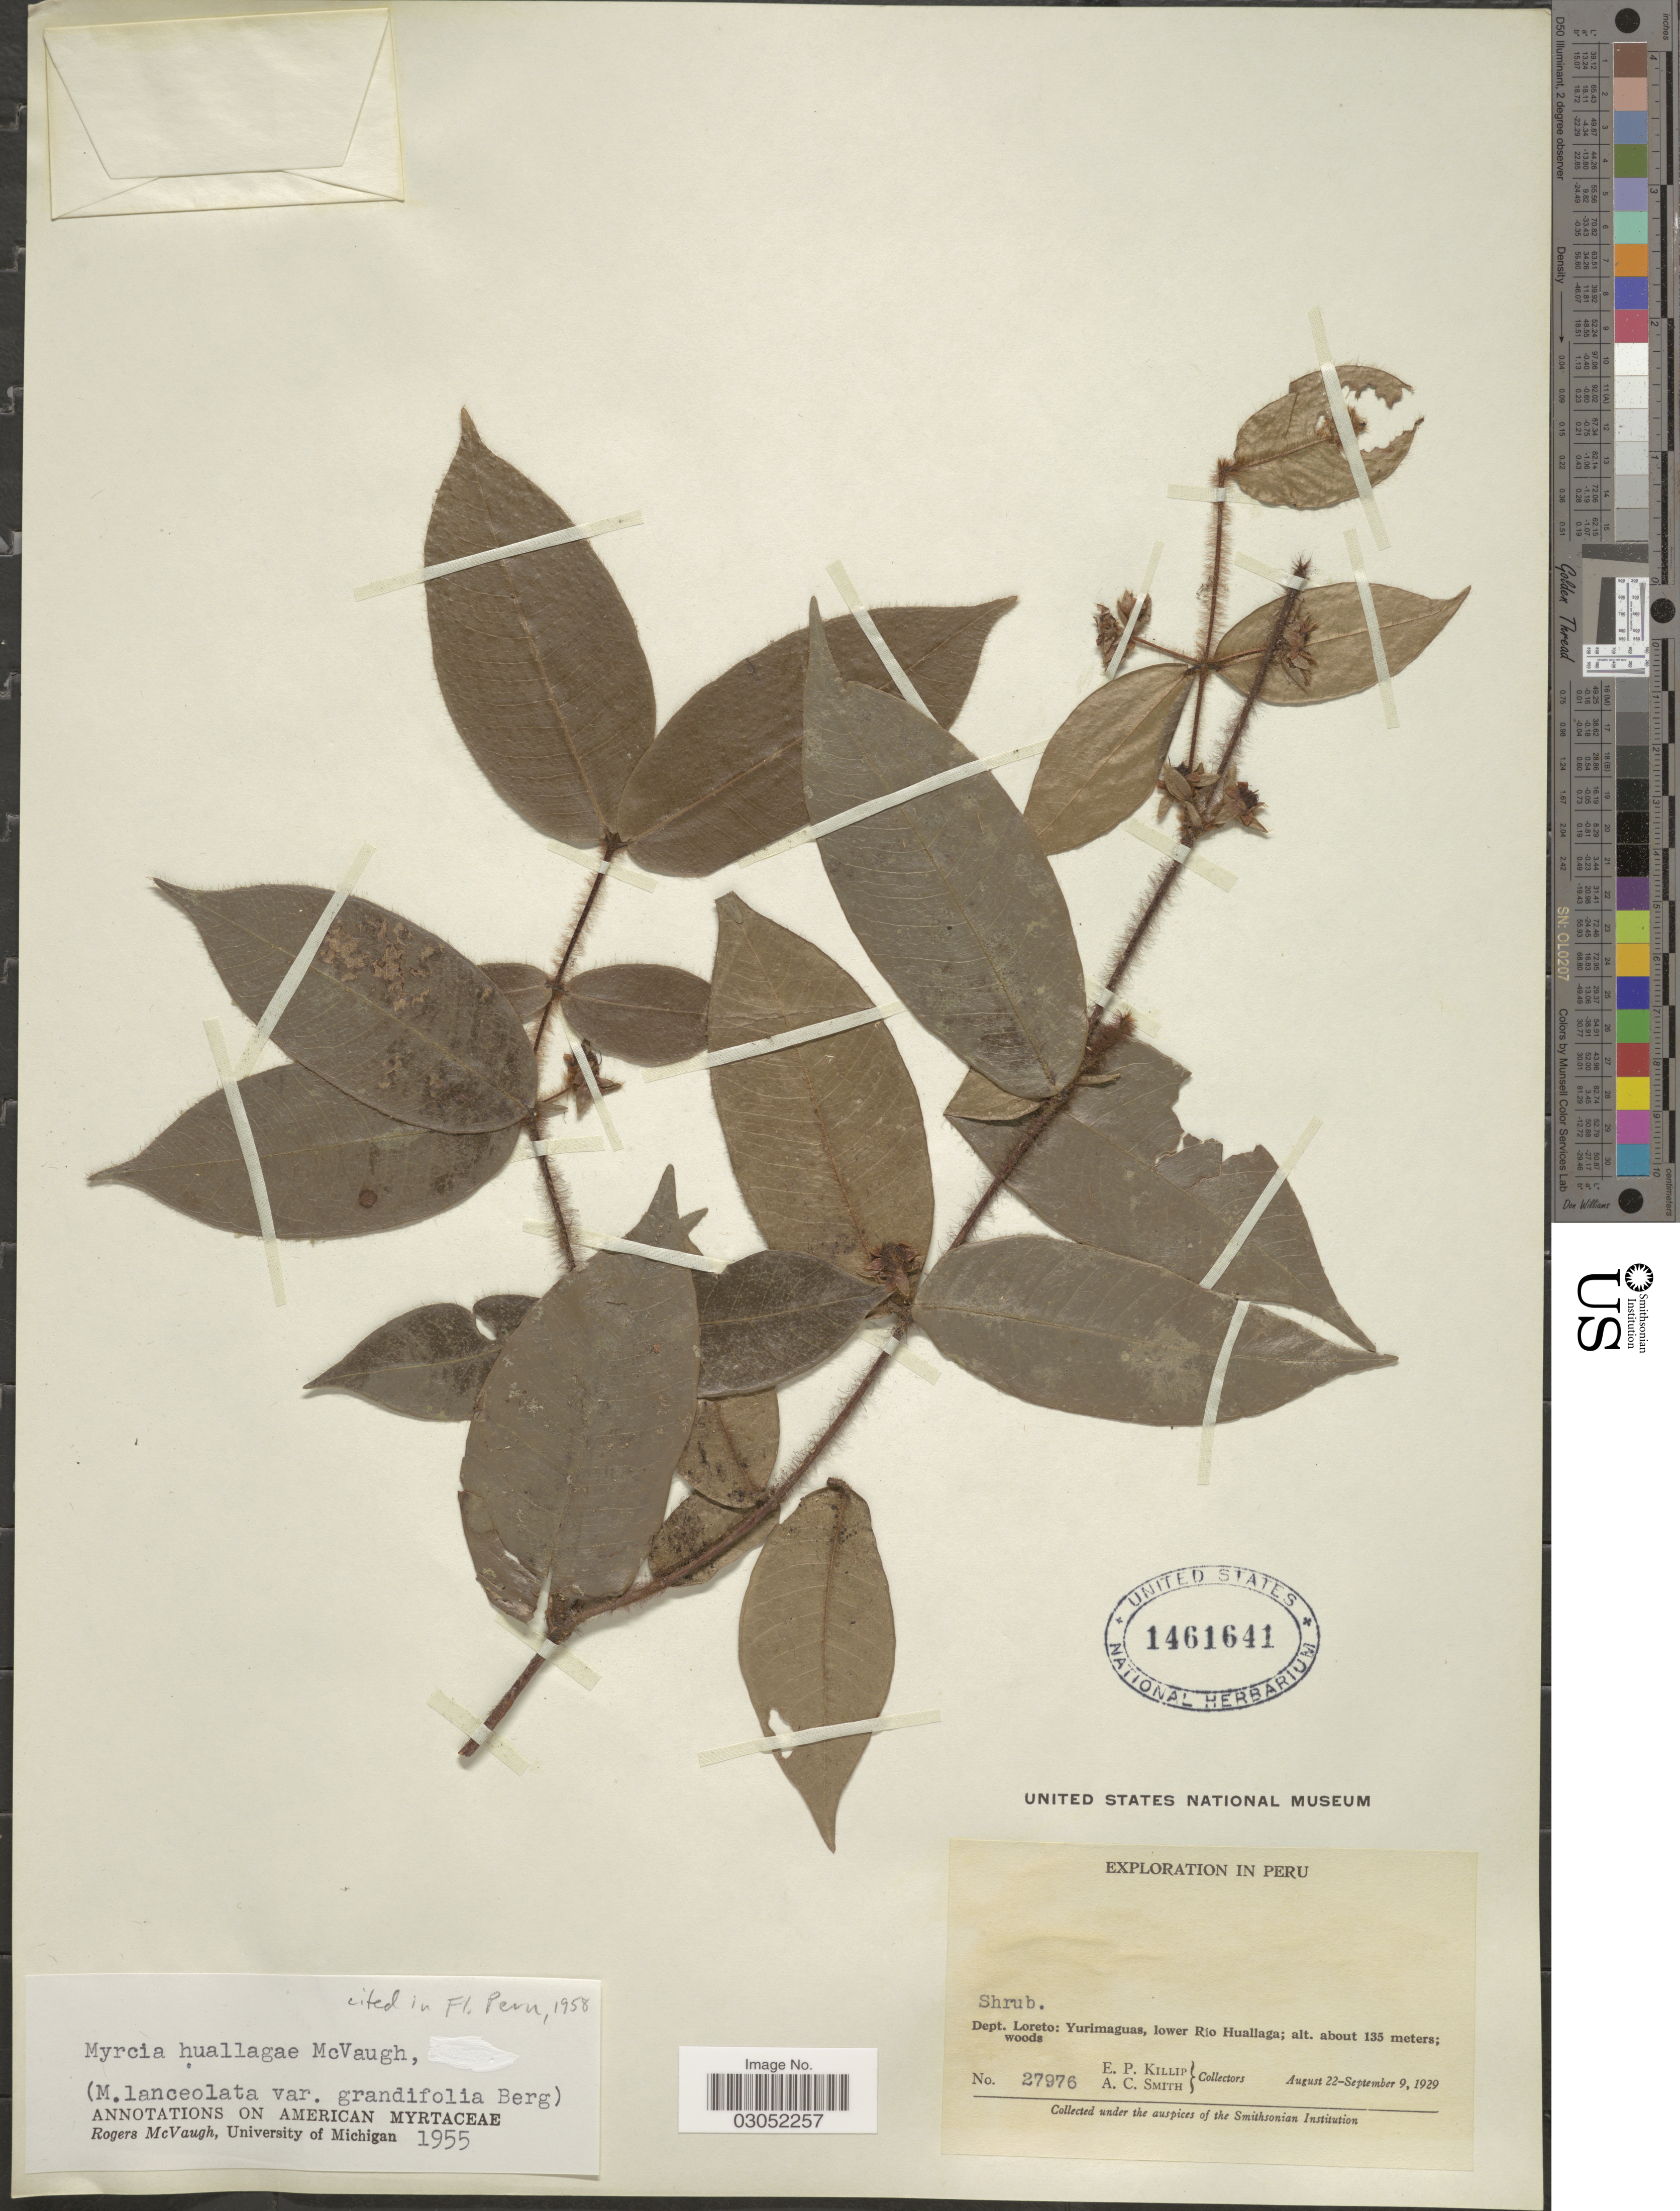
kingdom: Plantae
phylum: Tracheophyta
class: Magnoliopsida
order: Myrtales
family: Myrtaceae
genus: Myrcia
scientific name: Myrcia huallagae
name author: McVaugh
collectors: E. P. Killip & A. C. Smith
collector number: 27976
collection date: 1929-08-22/1929-09-09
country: Peru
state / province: Loreto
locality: Dept. Loreto: Yurimaguas, lower Río Huallaga.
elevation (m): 135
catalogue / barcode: US 1461641